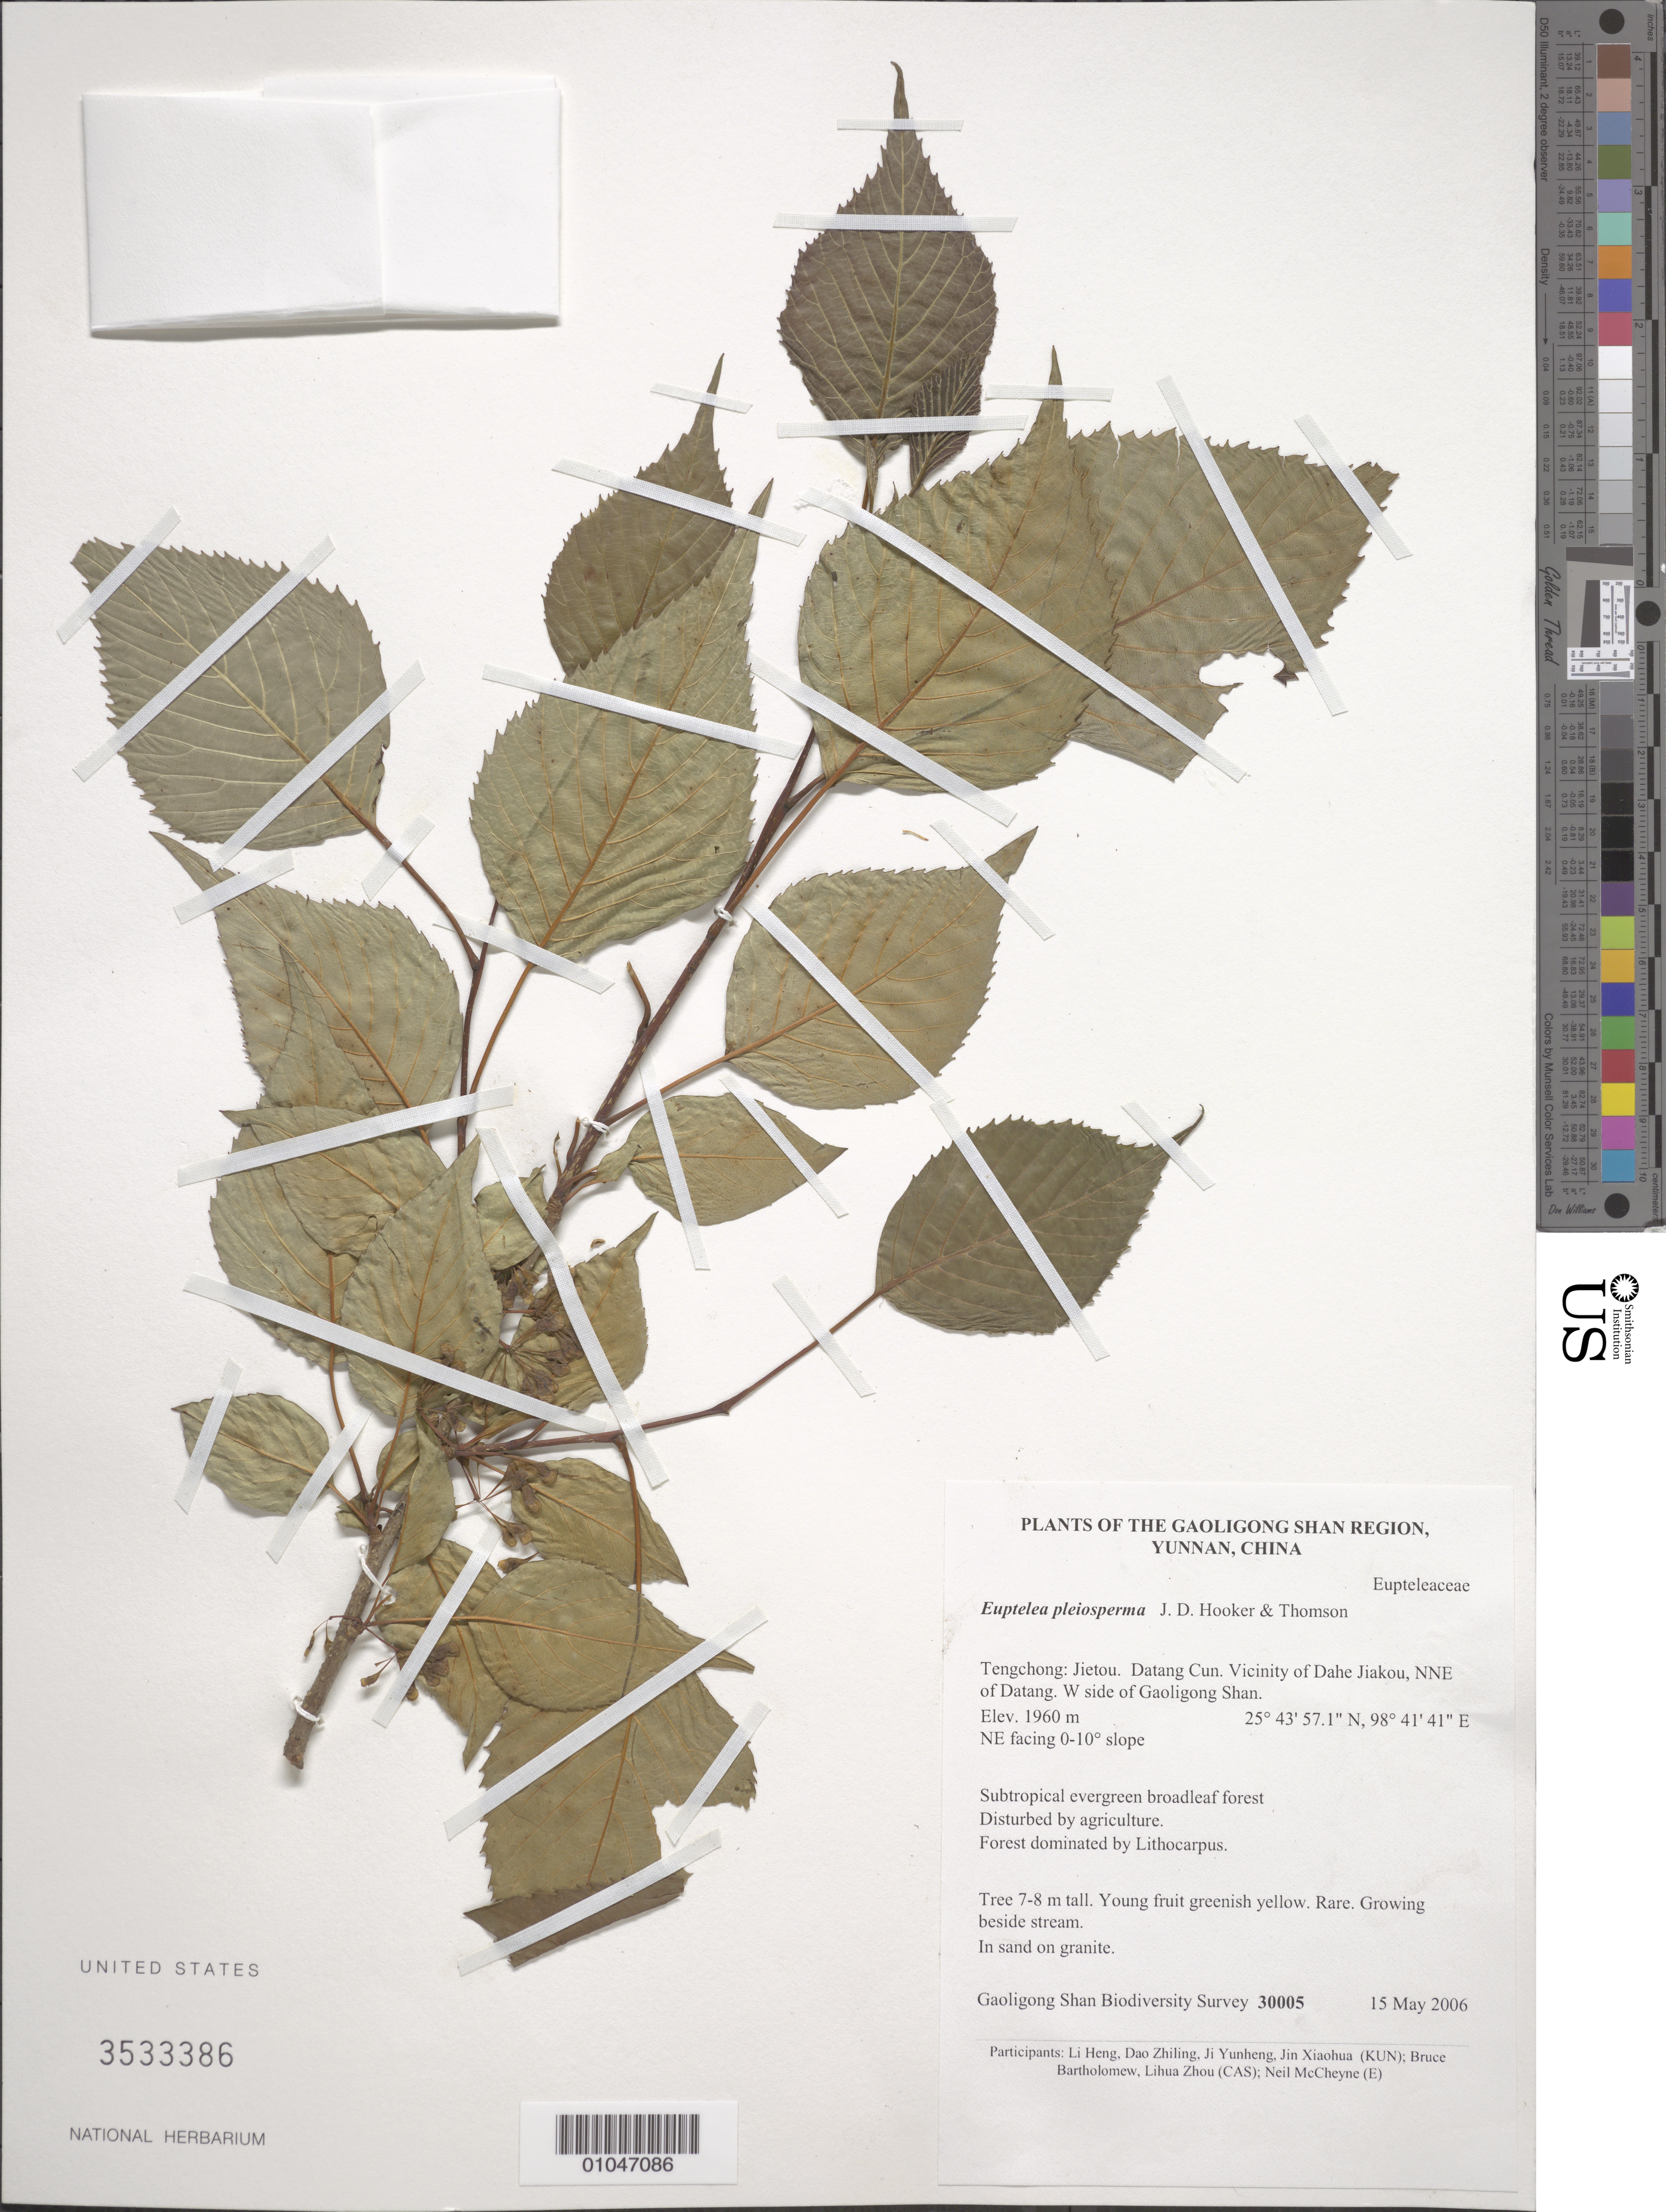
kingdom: Plantae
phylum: Tracheophyta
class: Magnoliopsida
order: Ranunculales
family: Eupteleaceae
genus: Euptelea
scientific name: Euptelea pleiosperma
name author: Hook. f. & Thomson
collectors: Gaoligong Shan Biodiversity Survey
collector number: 30005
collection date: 2006-05-15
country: China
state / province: Yunnan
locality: Tengchong: Jietou, Datang Cun. Vicinity of Dahe Jiakou, NNE of Datang, W side of Gaoligong Shan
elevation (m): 1960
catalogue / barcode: US 3533386